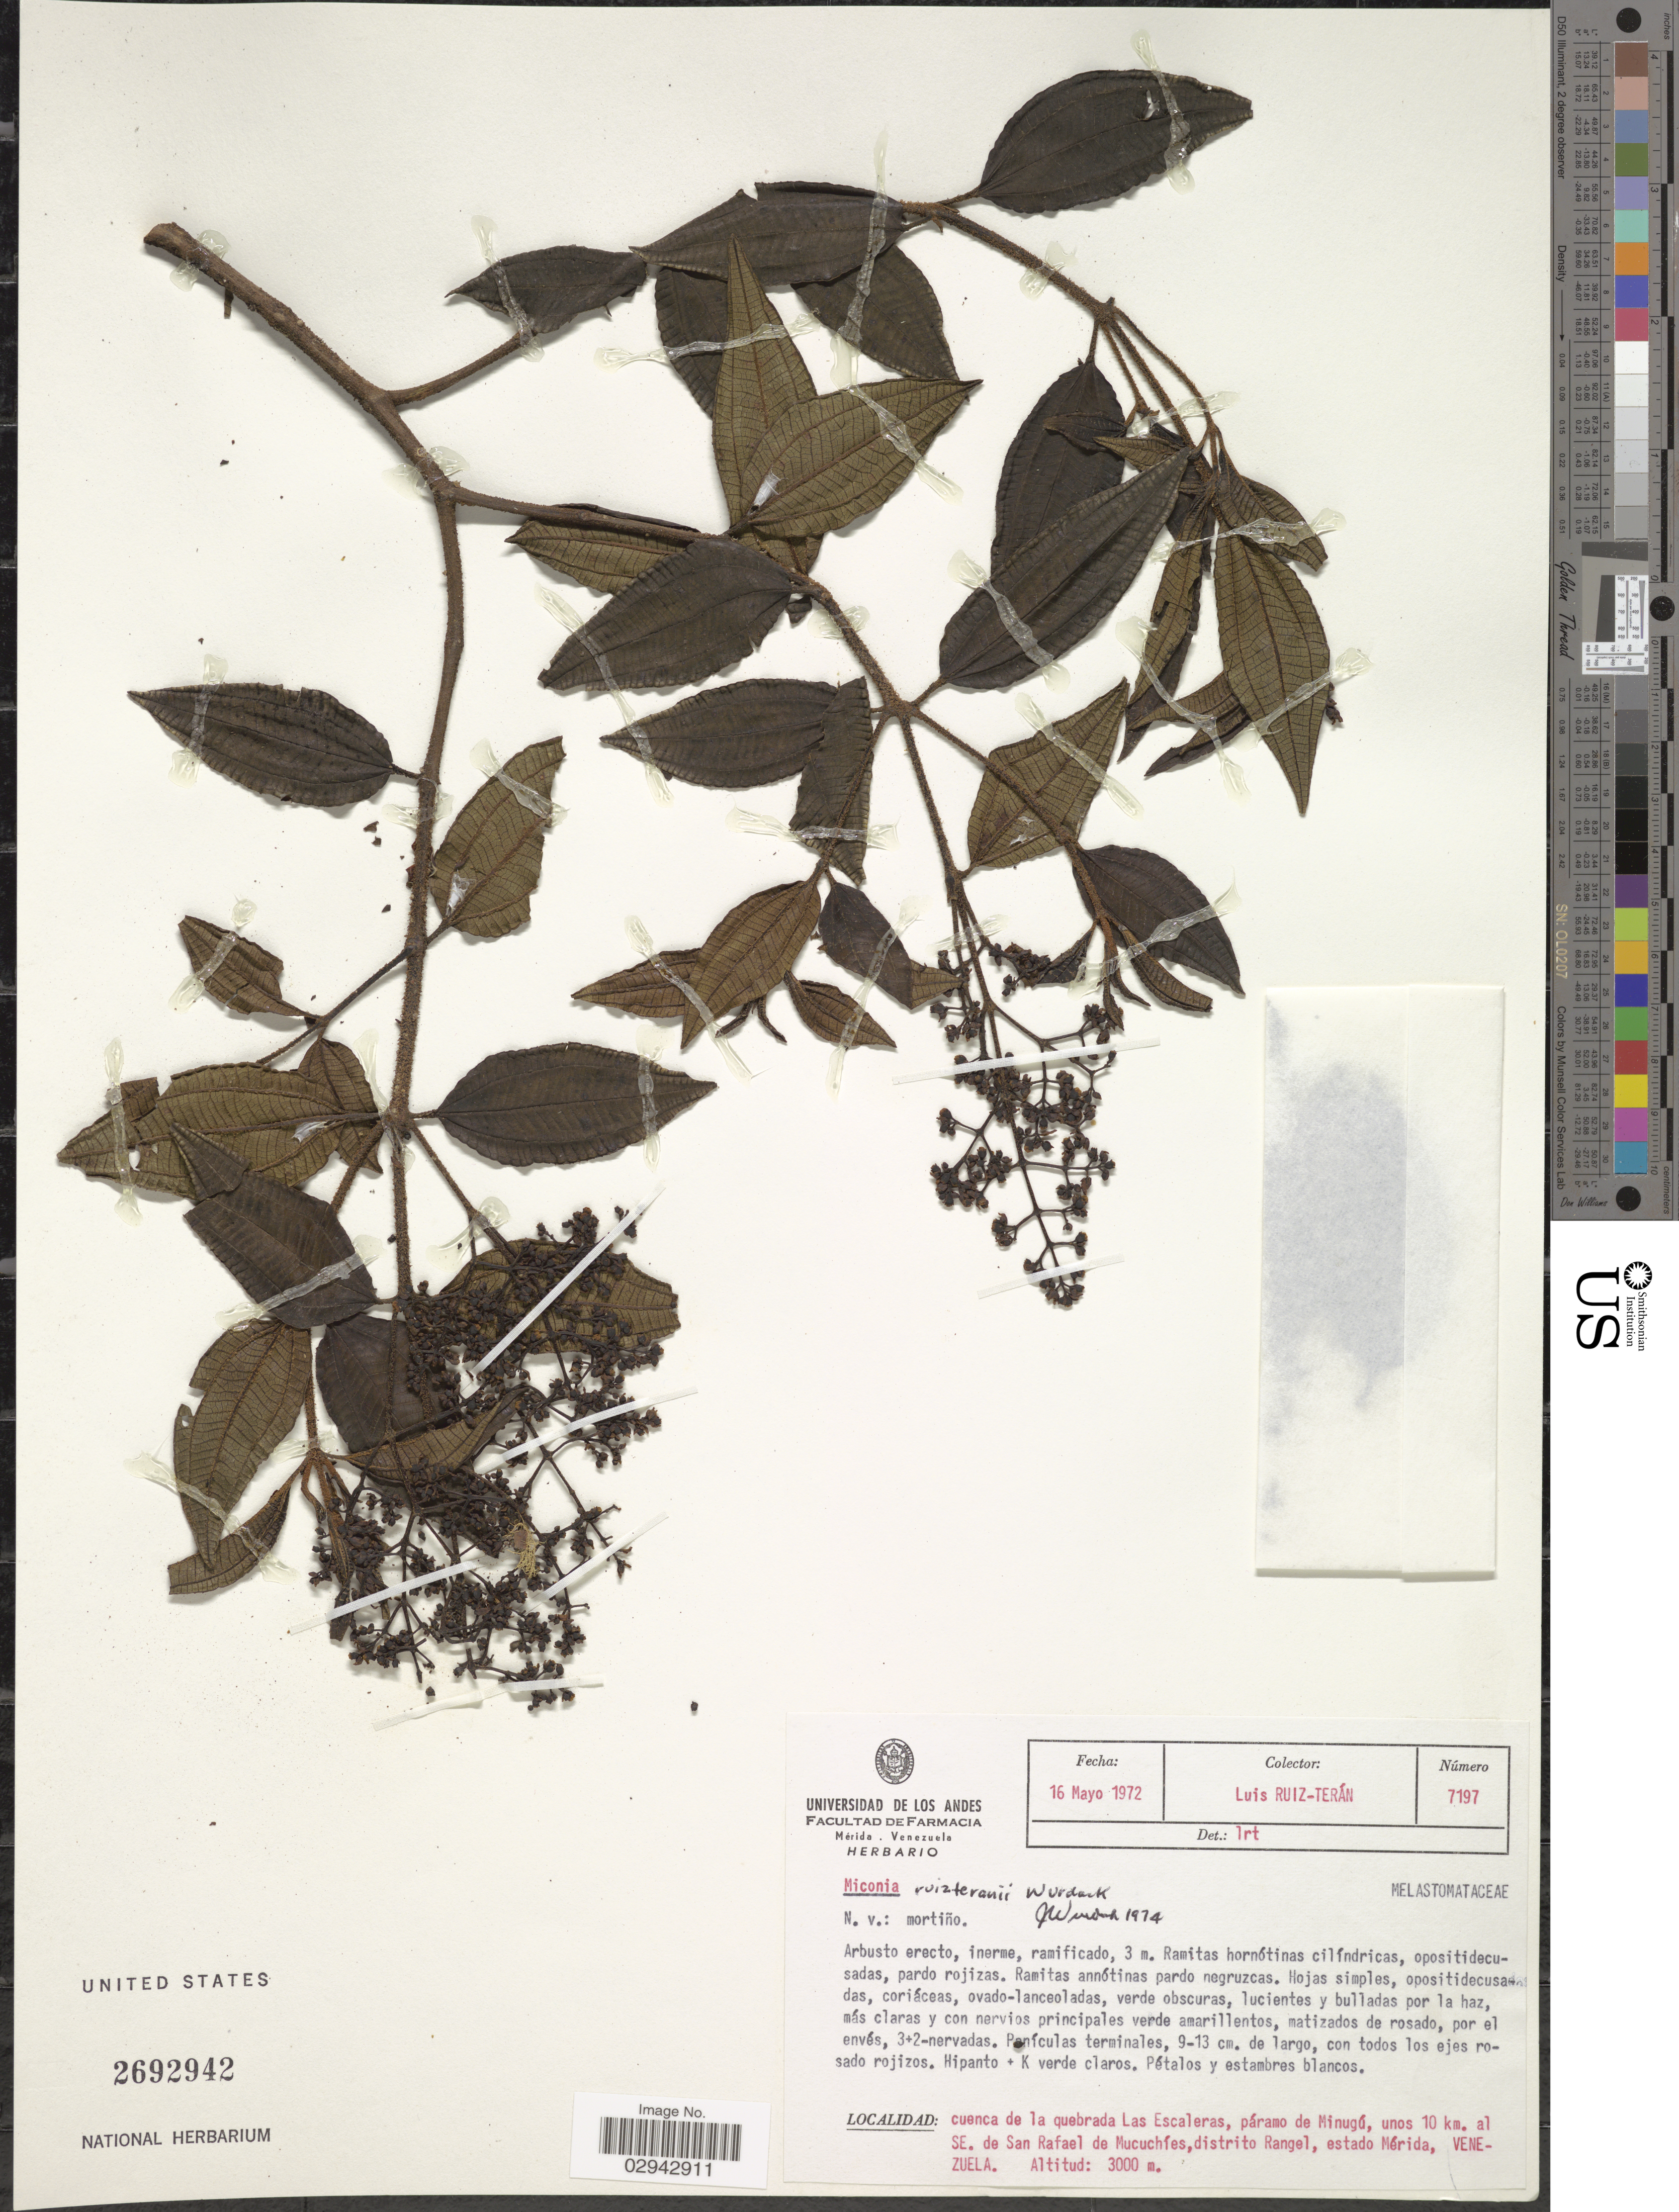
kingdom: Plantae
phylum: Tracheophyta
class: Magnoliopsida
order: Myrtales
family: Melastomataceae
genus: Miconia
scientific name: Miconia ruizteranii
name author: Wurdack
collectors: L. Teran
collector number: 7197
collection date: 1972-05-16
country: Venezuela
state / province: Mérida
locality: Cuenca de la quebrada Las Escaleras, páramo de Minugú, unos 10 km. al SE. de San Rafael de Mucuchíes, distrito Rangel.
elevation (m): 3000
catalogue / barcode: US 2692942